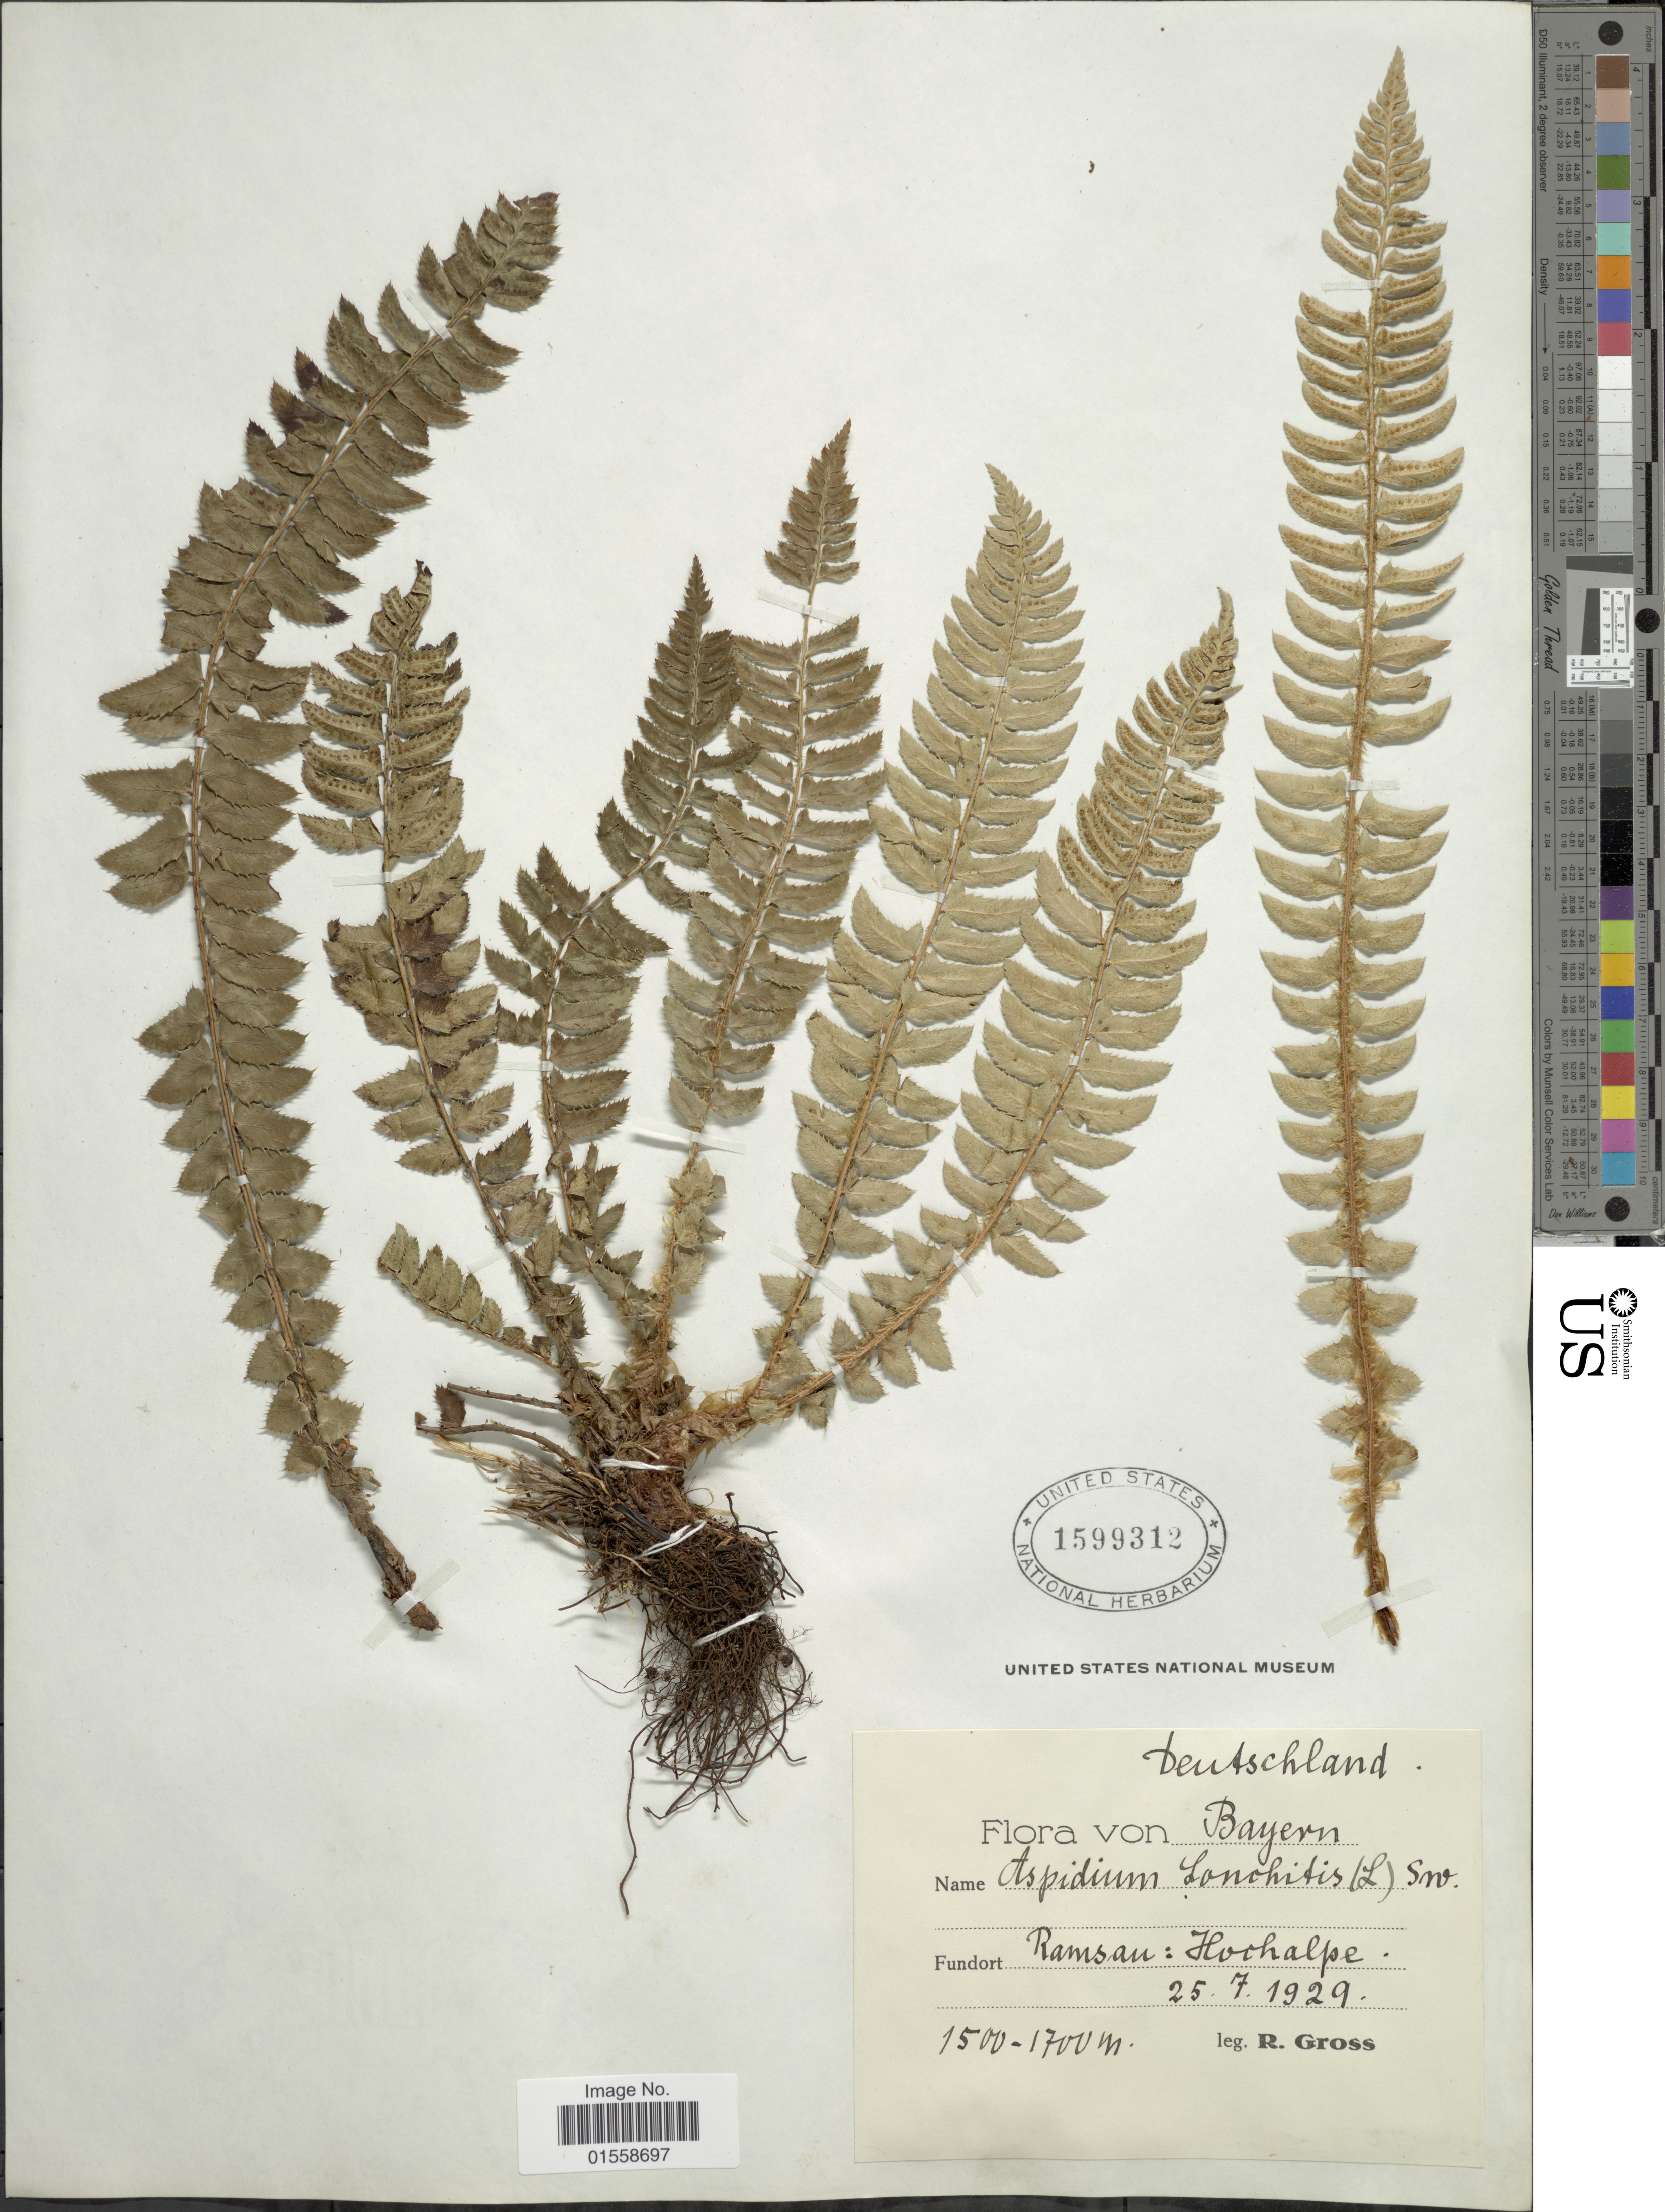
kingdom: Plantae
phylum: Tracheophyta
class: Polypodiopsida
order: Polypodiales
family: Dryopteridaceae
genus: Polystichum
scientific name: Polystichum lonchitis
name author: (Roth) L.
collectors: R. Gross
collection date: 1929-07-25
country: Germany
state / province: Bayern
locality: Deutchland, Bayern, Ramsau: Hochalpe.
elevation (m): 1500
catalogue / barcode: US 1599312